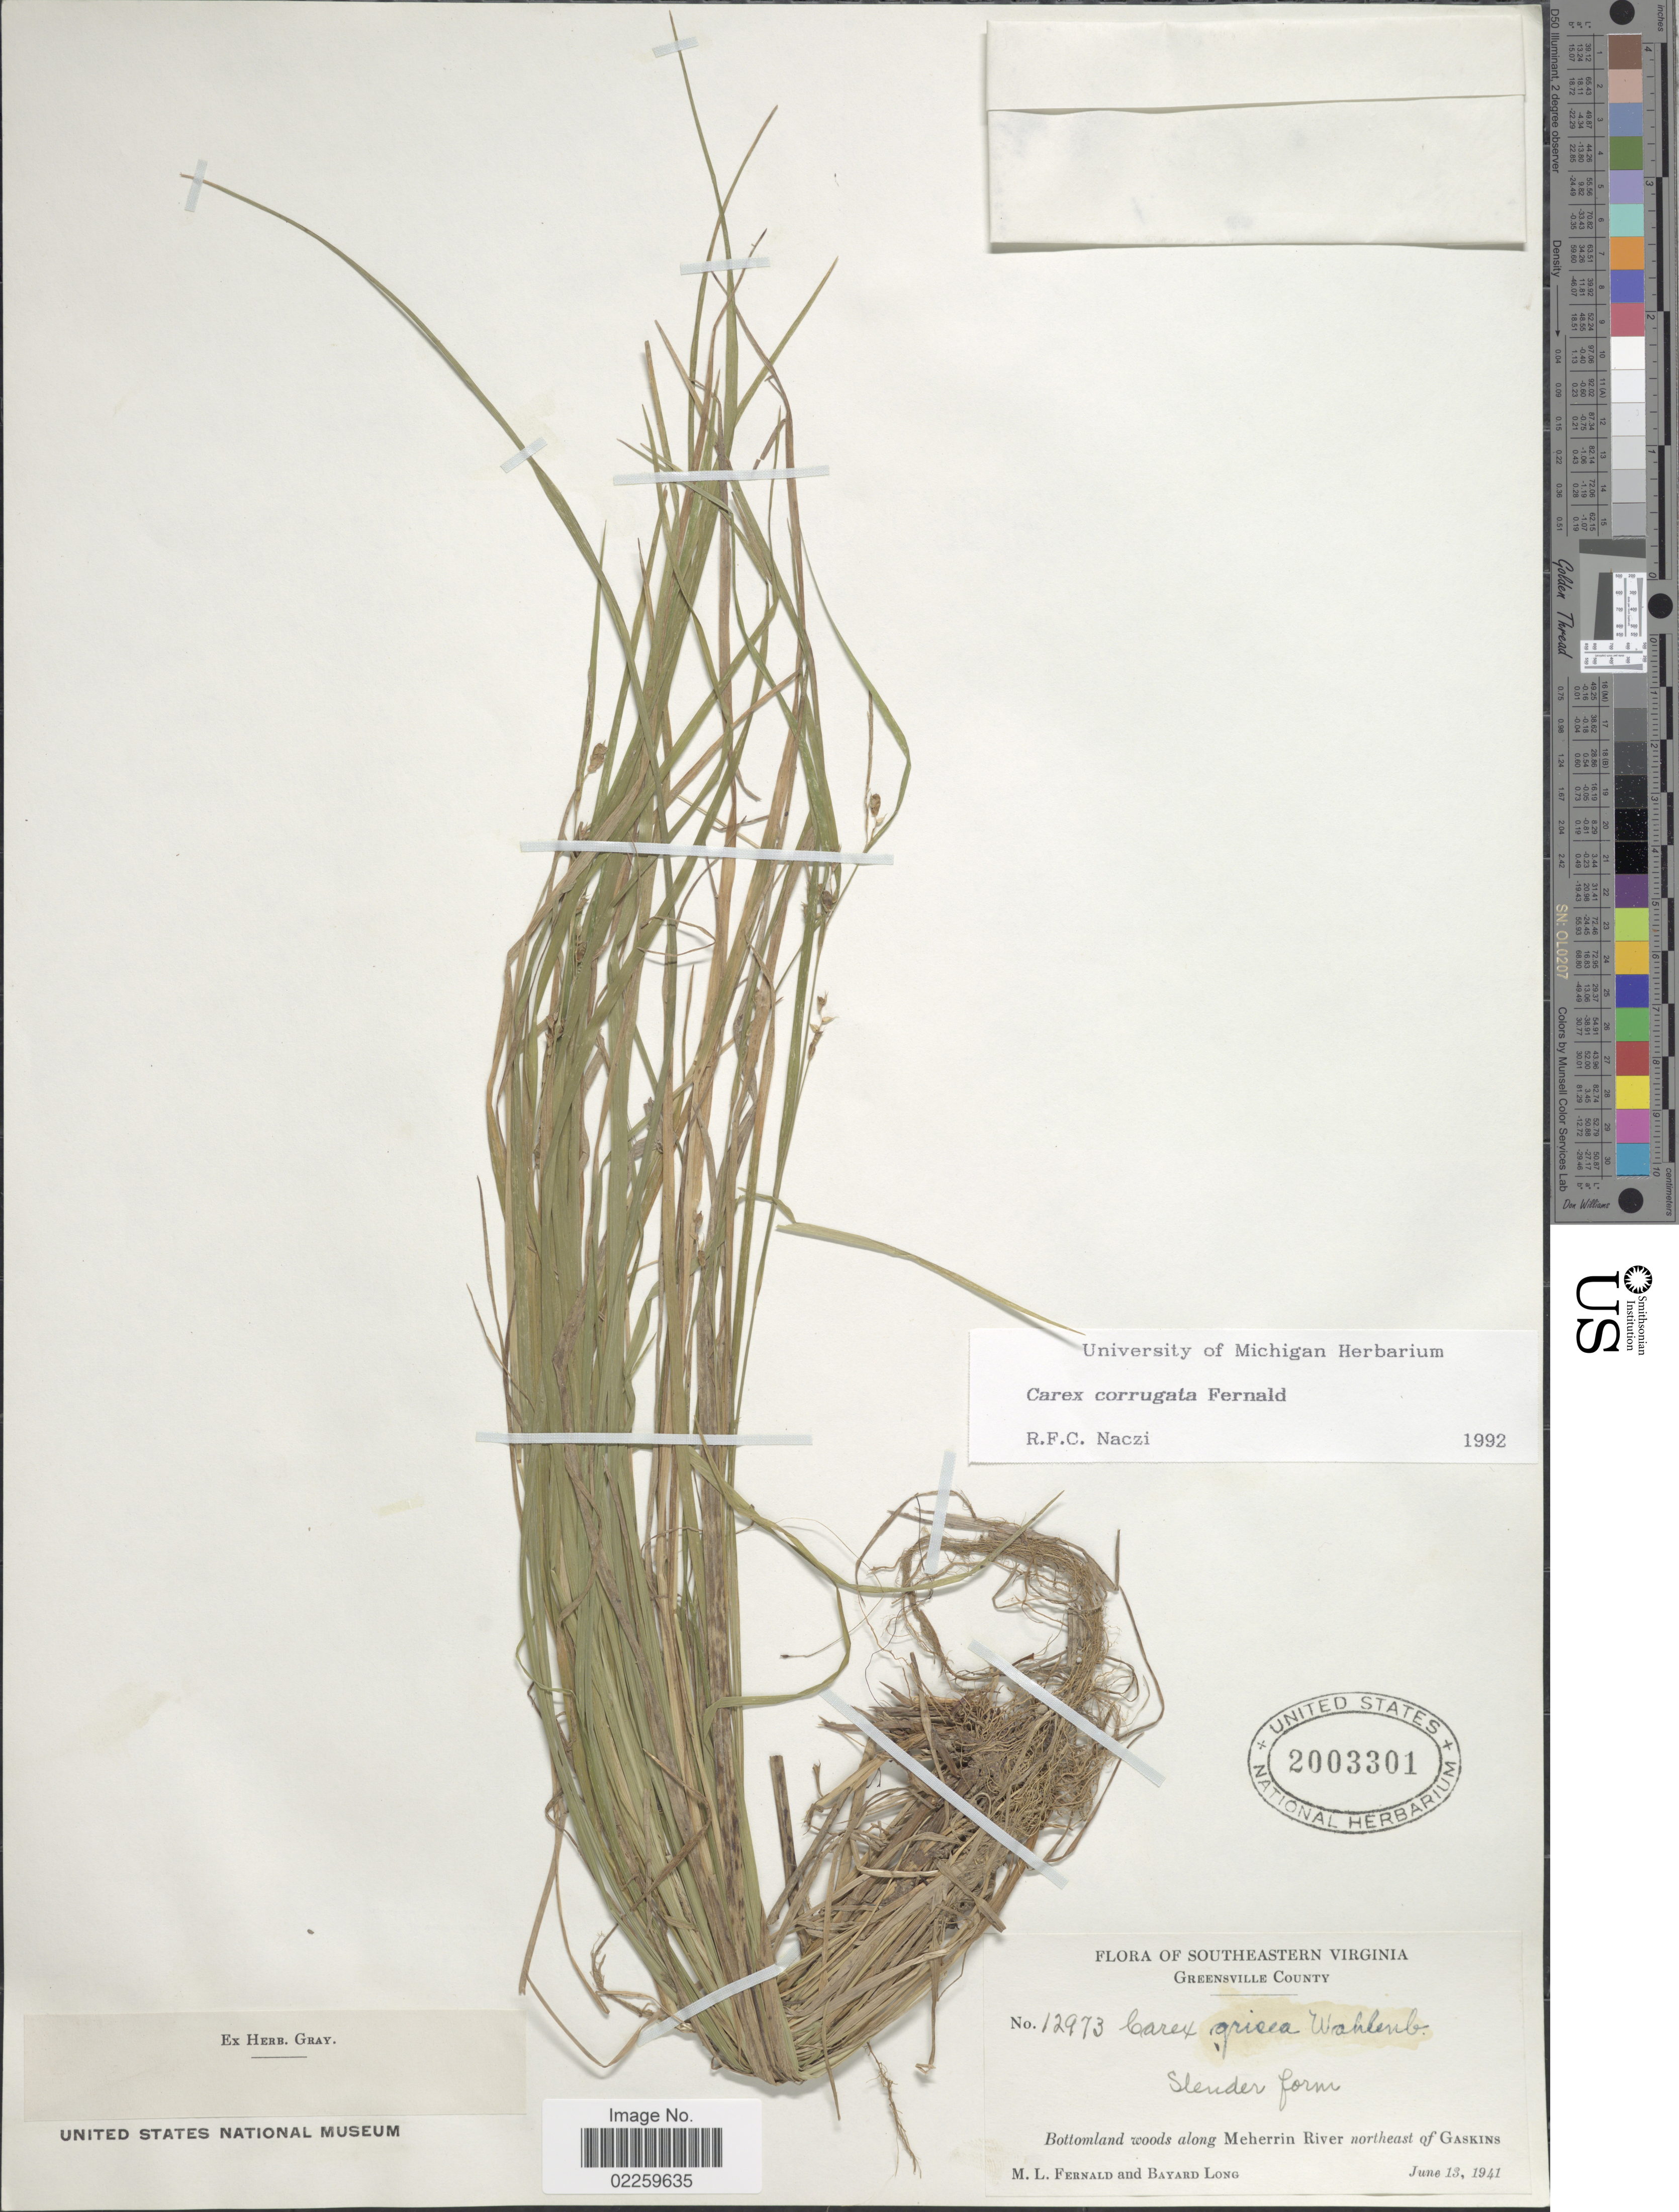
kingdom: Plantae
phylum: Tracheophyta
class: Liliopsida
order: Poales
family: Cyperaceae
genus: Carex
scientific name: Carex corrugata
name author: Fernald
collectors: M. L. Fernald & B. Long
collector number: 12973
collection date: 1941-06-13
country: United States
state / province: Virginia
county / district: Greensville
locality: Southeastern Virginia, Greensville County, Slender form, Bottomland woods along Meherrin River northeast of Gaskin.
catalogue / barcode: US 2003301